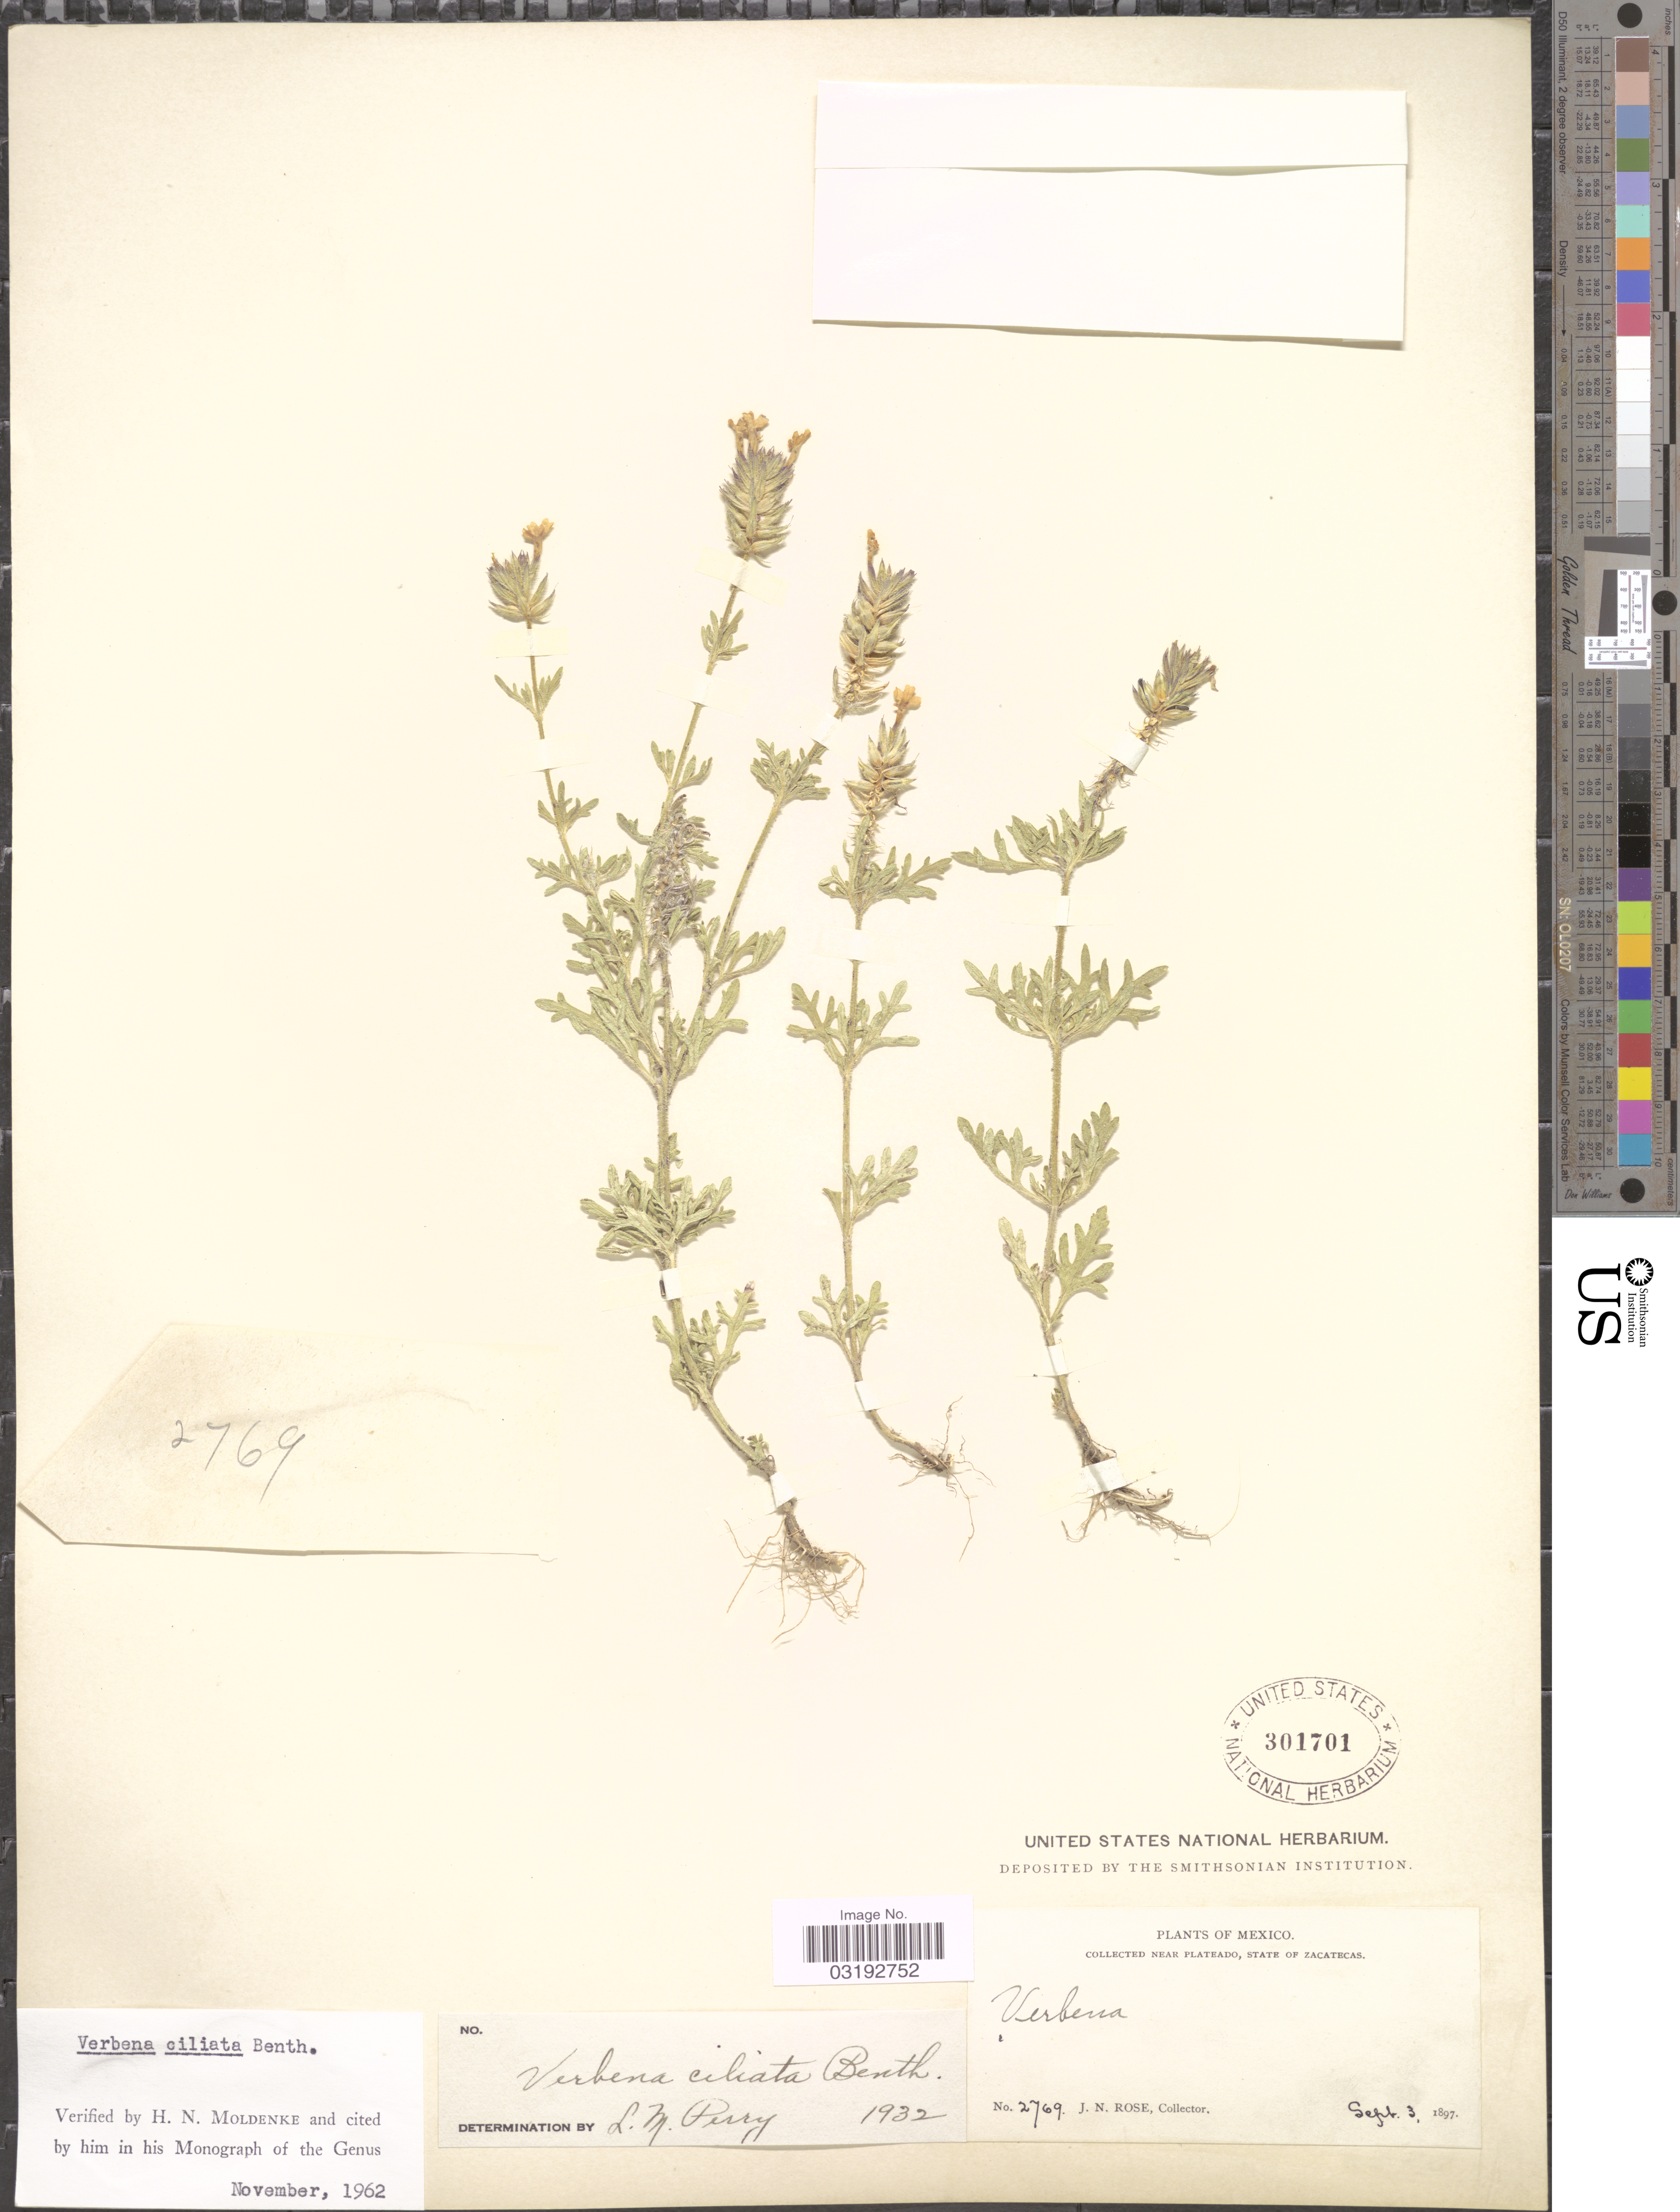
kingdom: Plantae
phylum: Tracheophyta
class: Magnoliopsida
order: Lamiales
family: Verbenaceae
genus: Verbena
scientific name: Verbena ciliata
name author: Benth.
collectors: J. N. Rose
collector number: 2769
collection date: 1897-09-03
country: Mexico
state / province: Zacatecas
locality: Near Plateado.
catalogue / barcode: US 301701